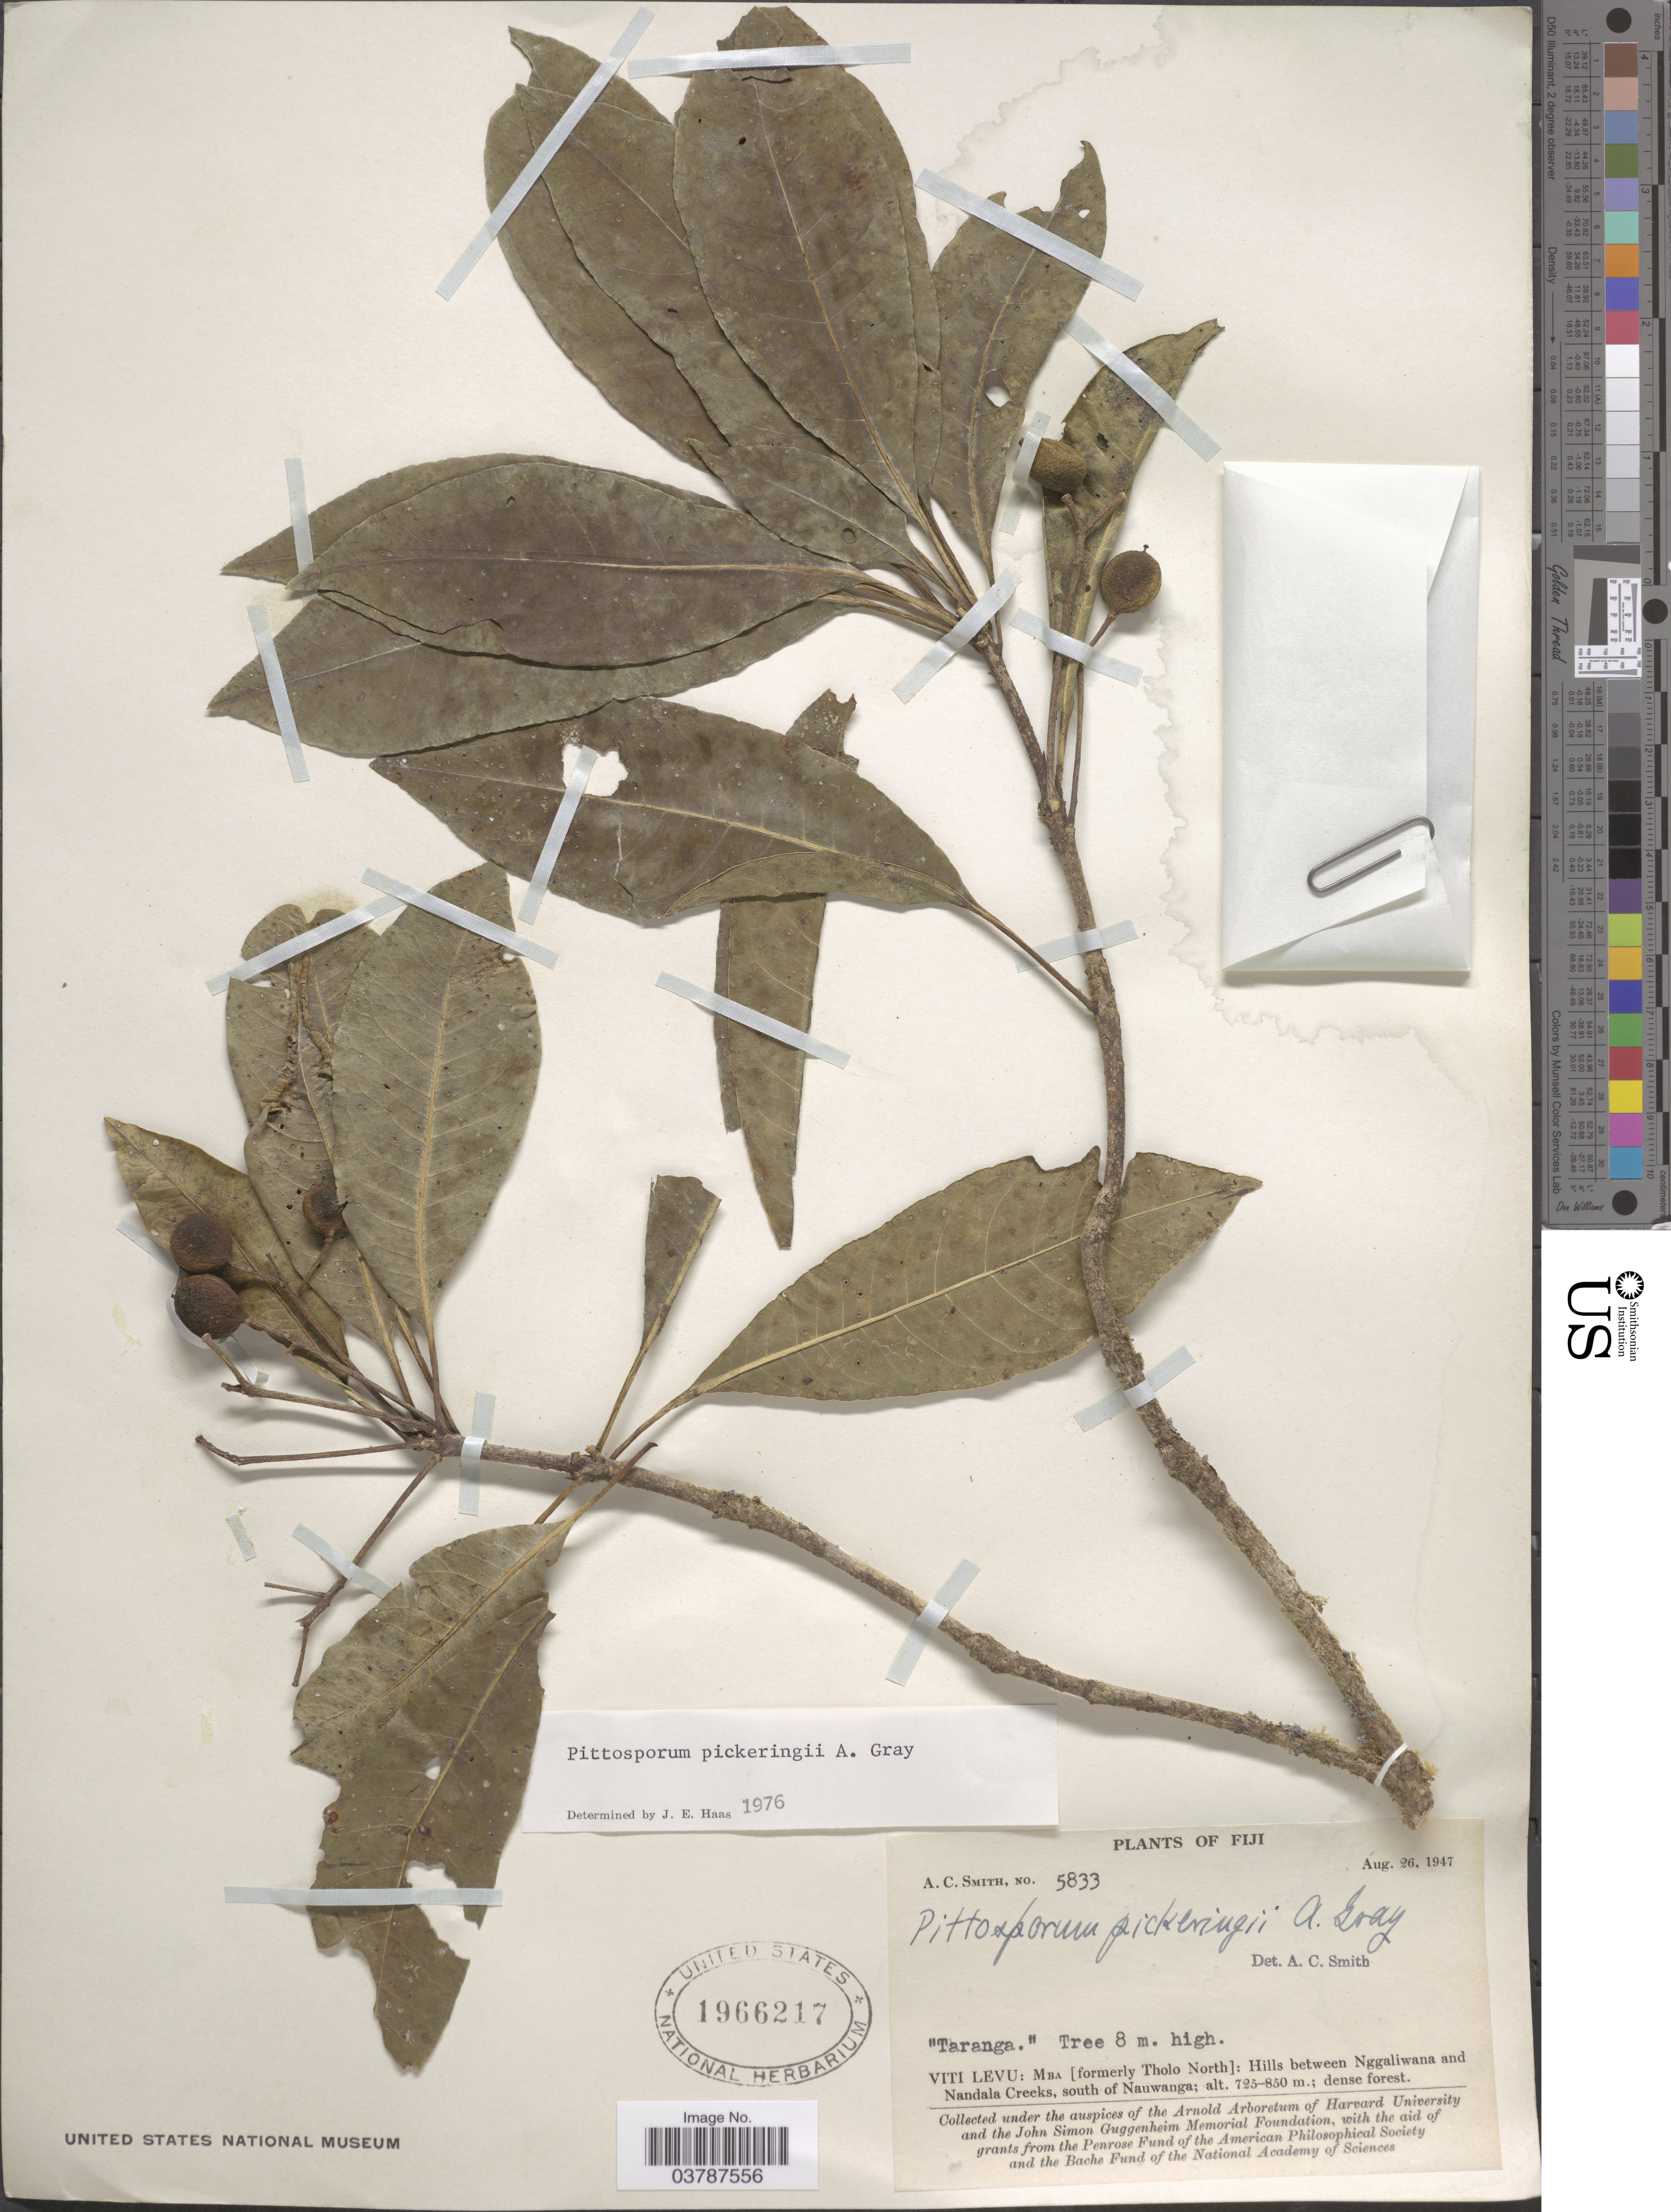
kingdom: Plantae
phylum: Tracheophyta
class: Magnoliopsida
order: Apiales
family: Pittosporaceae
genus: Pittosporum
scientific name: Pittosporum pickeringii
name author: A. Gray in Wilkes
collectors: A. C. Smith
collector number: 5833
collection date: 1947-08-26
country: Fiji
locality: Viti Levu: Mba [formerly Tholo North]: Hills between Nggaliwana and Nandala Creeks, south of Nauwanga.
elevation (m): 725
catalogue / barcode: US 1966217